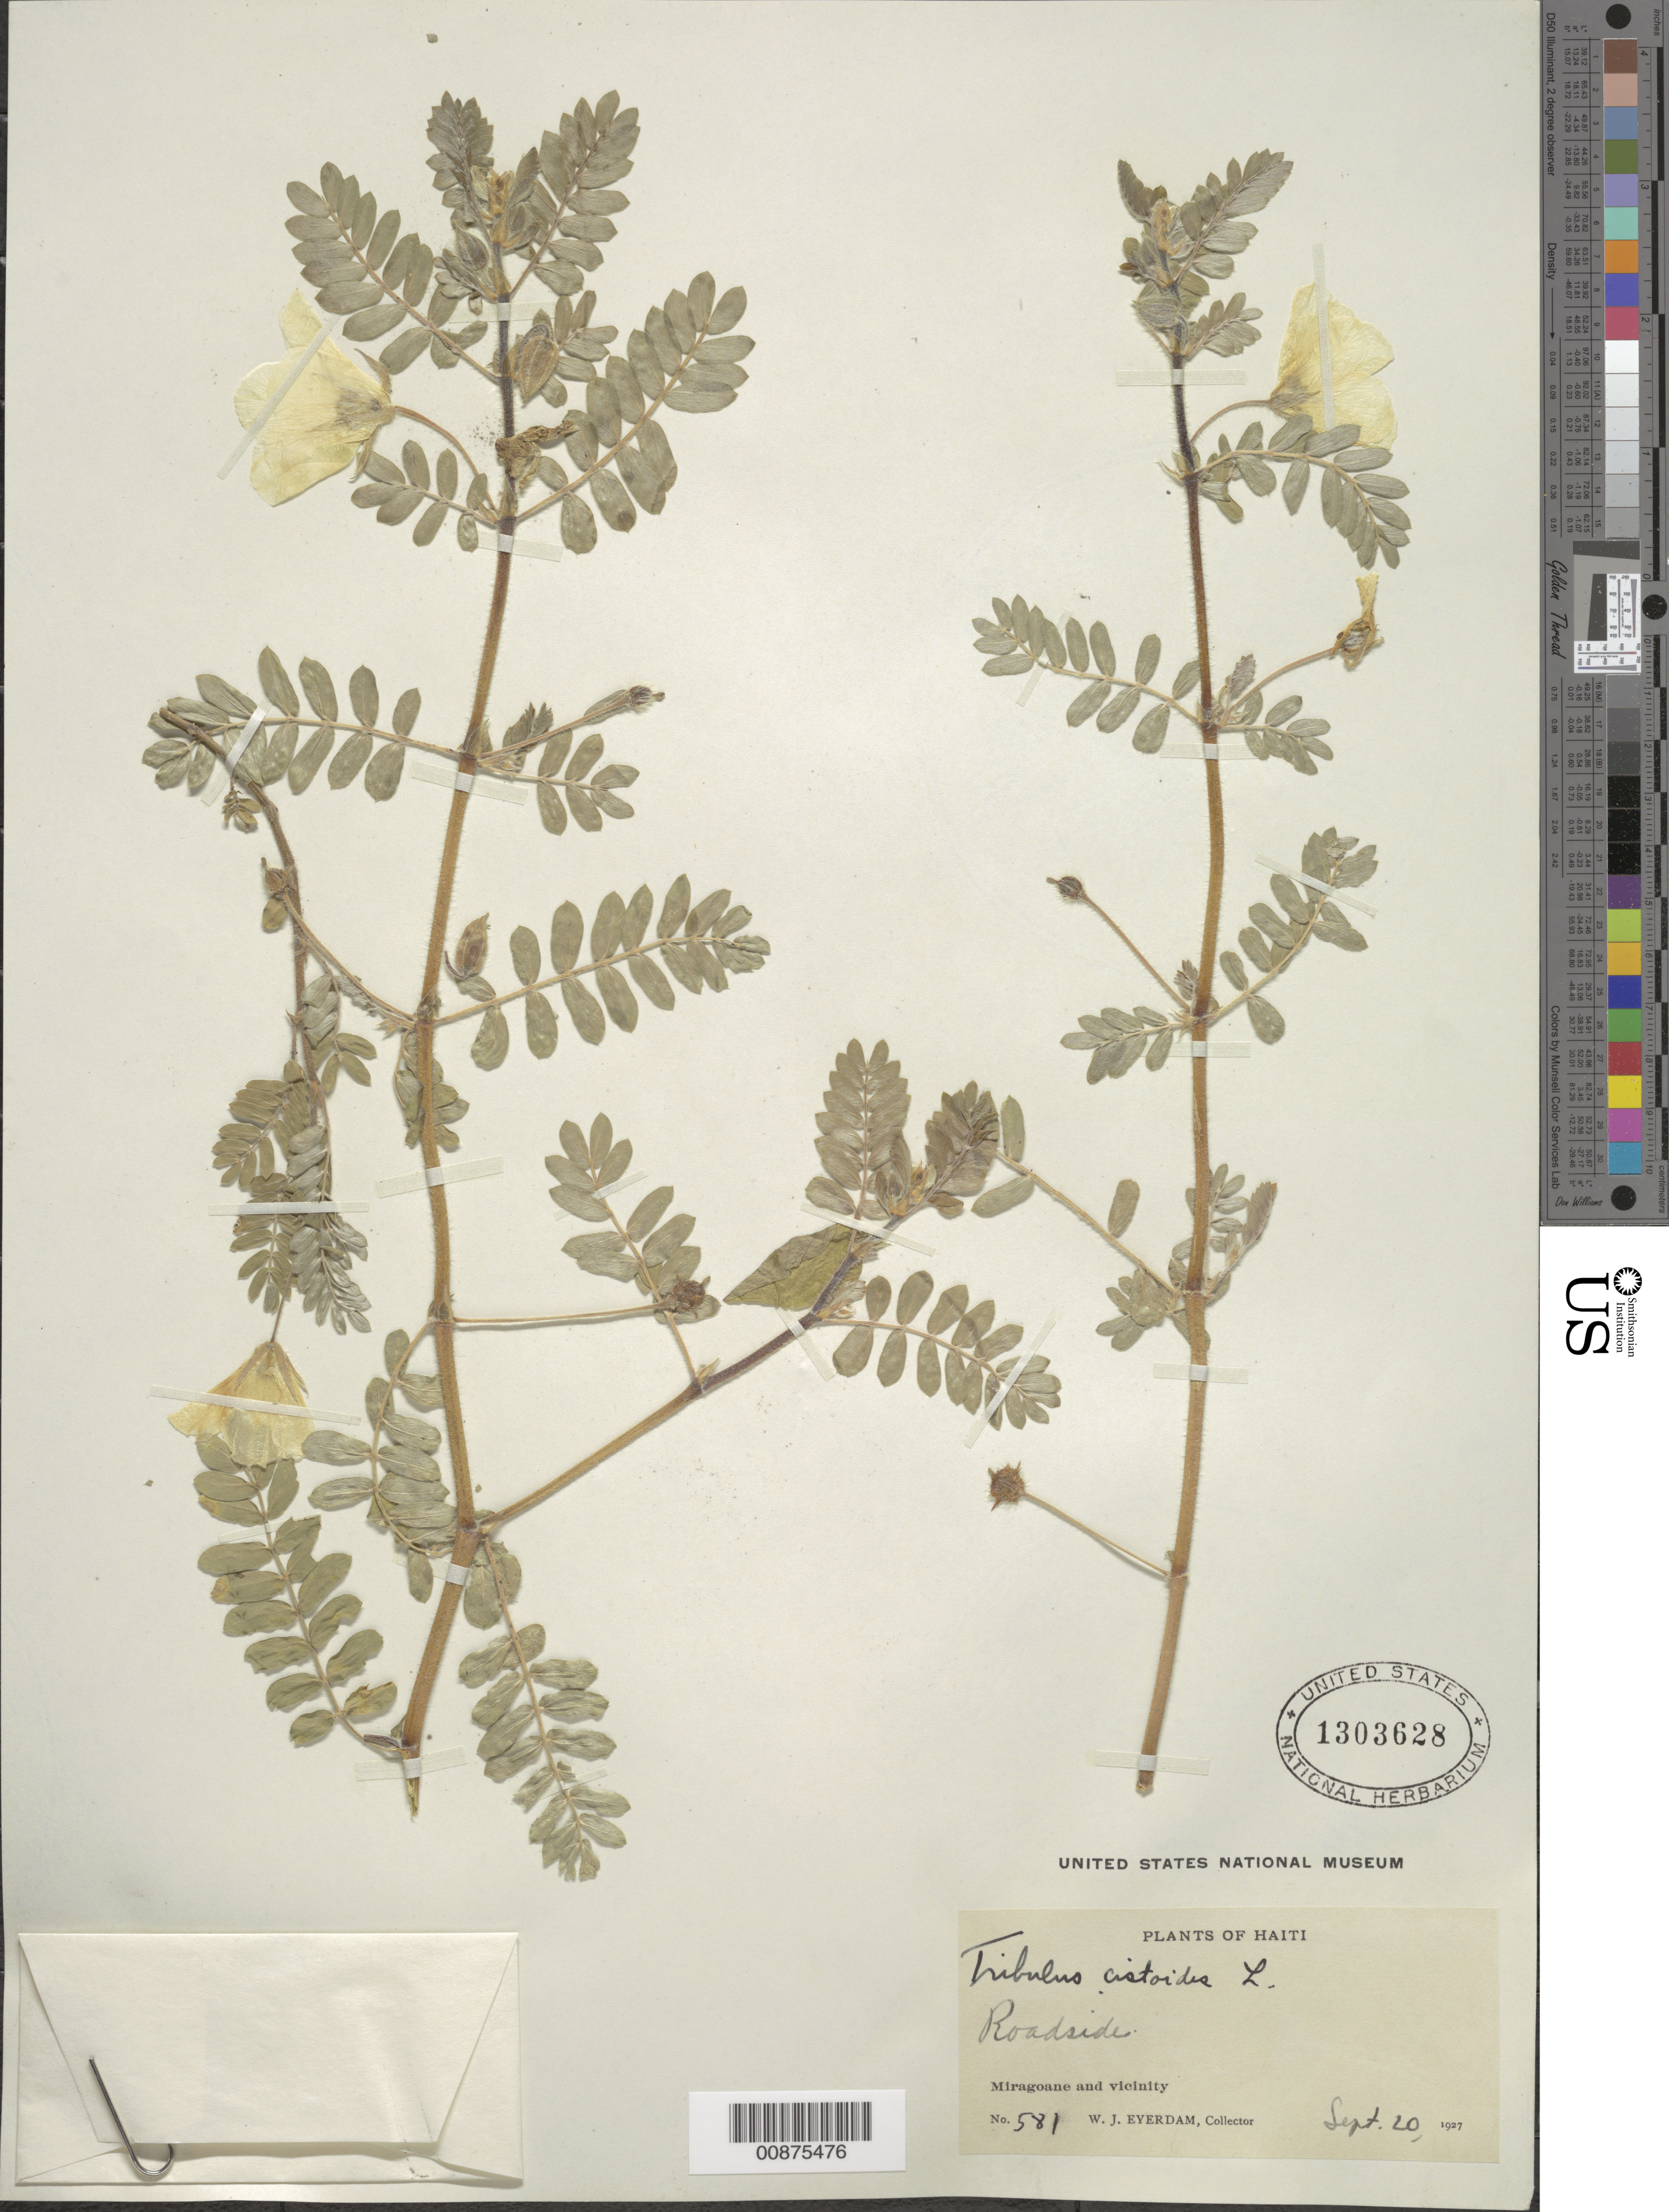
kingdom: Plantae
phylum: Tracheophyta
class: Magnoliopsida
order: Zygophyllales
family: Zygophyllaceae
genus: Tribulus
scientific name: Tribulus cistoides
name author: L.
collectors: W. J. Eyerdam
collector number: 581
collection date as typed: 20 Sep 1927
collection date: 1927-09-20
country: Haiti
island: Hispaniola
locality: Miragoane and vicinity.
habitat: Roadside.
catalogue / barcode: US 1303628